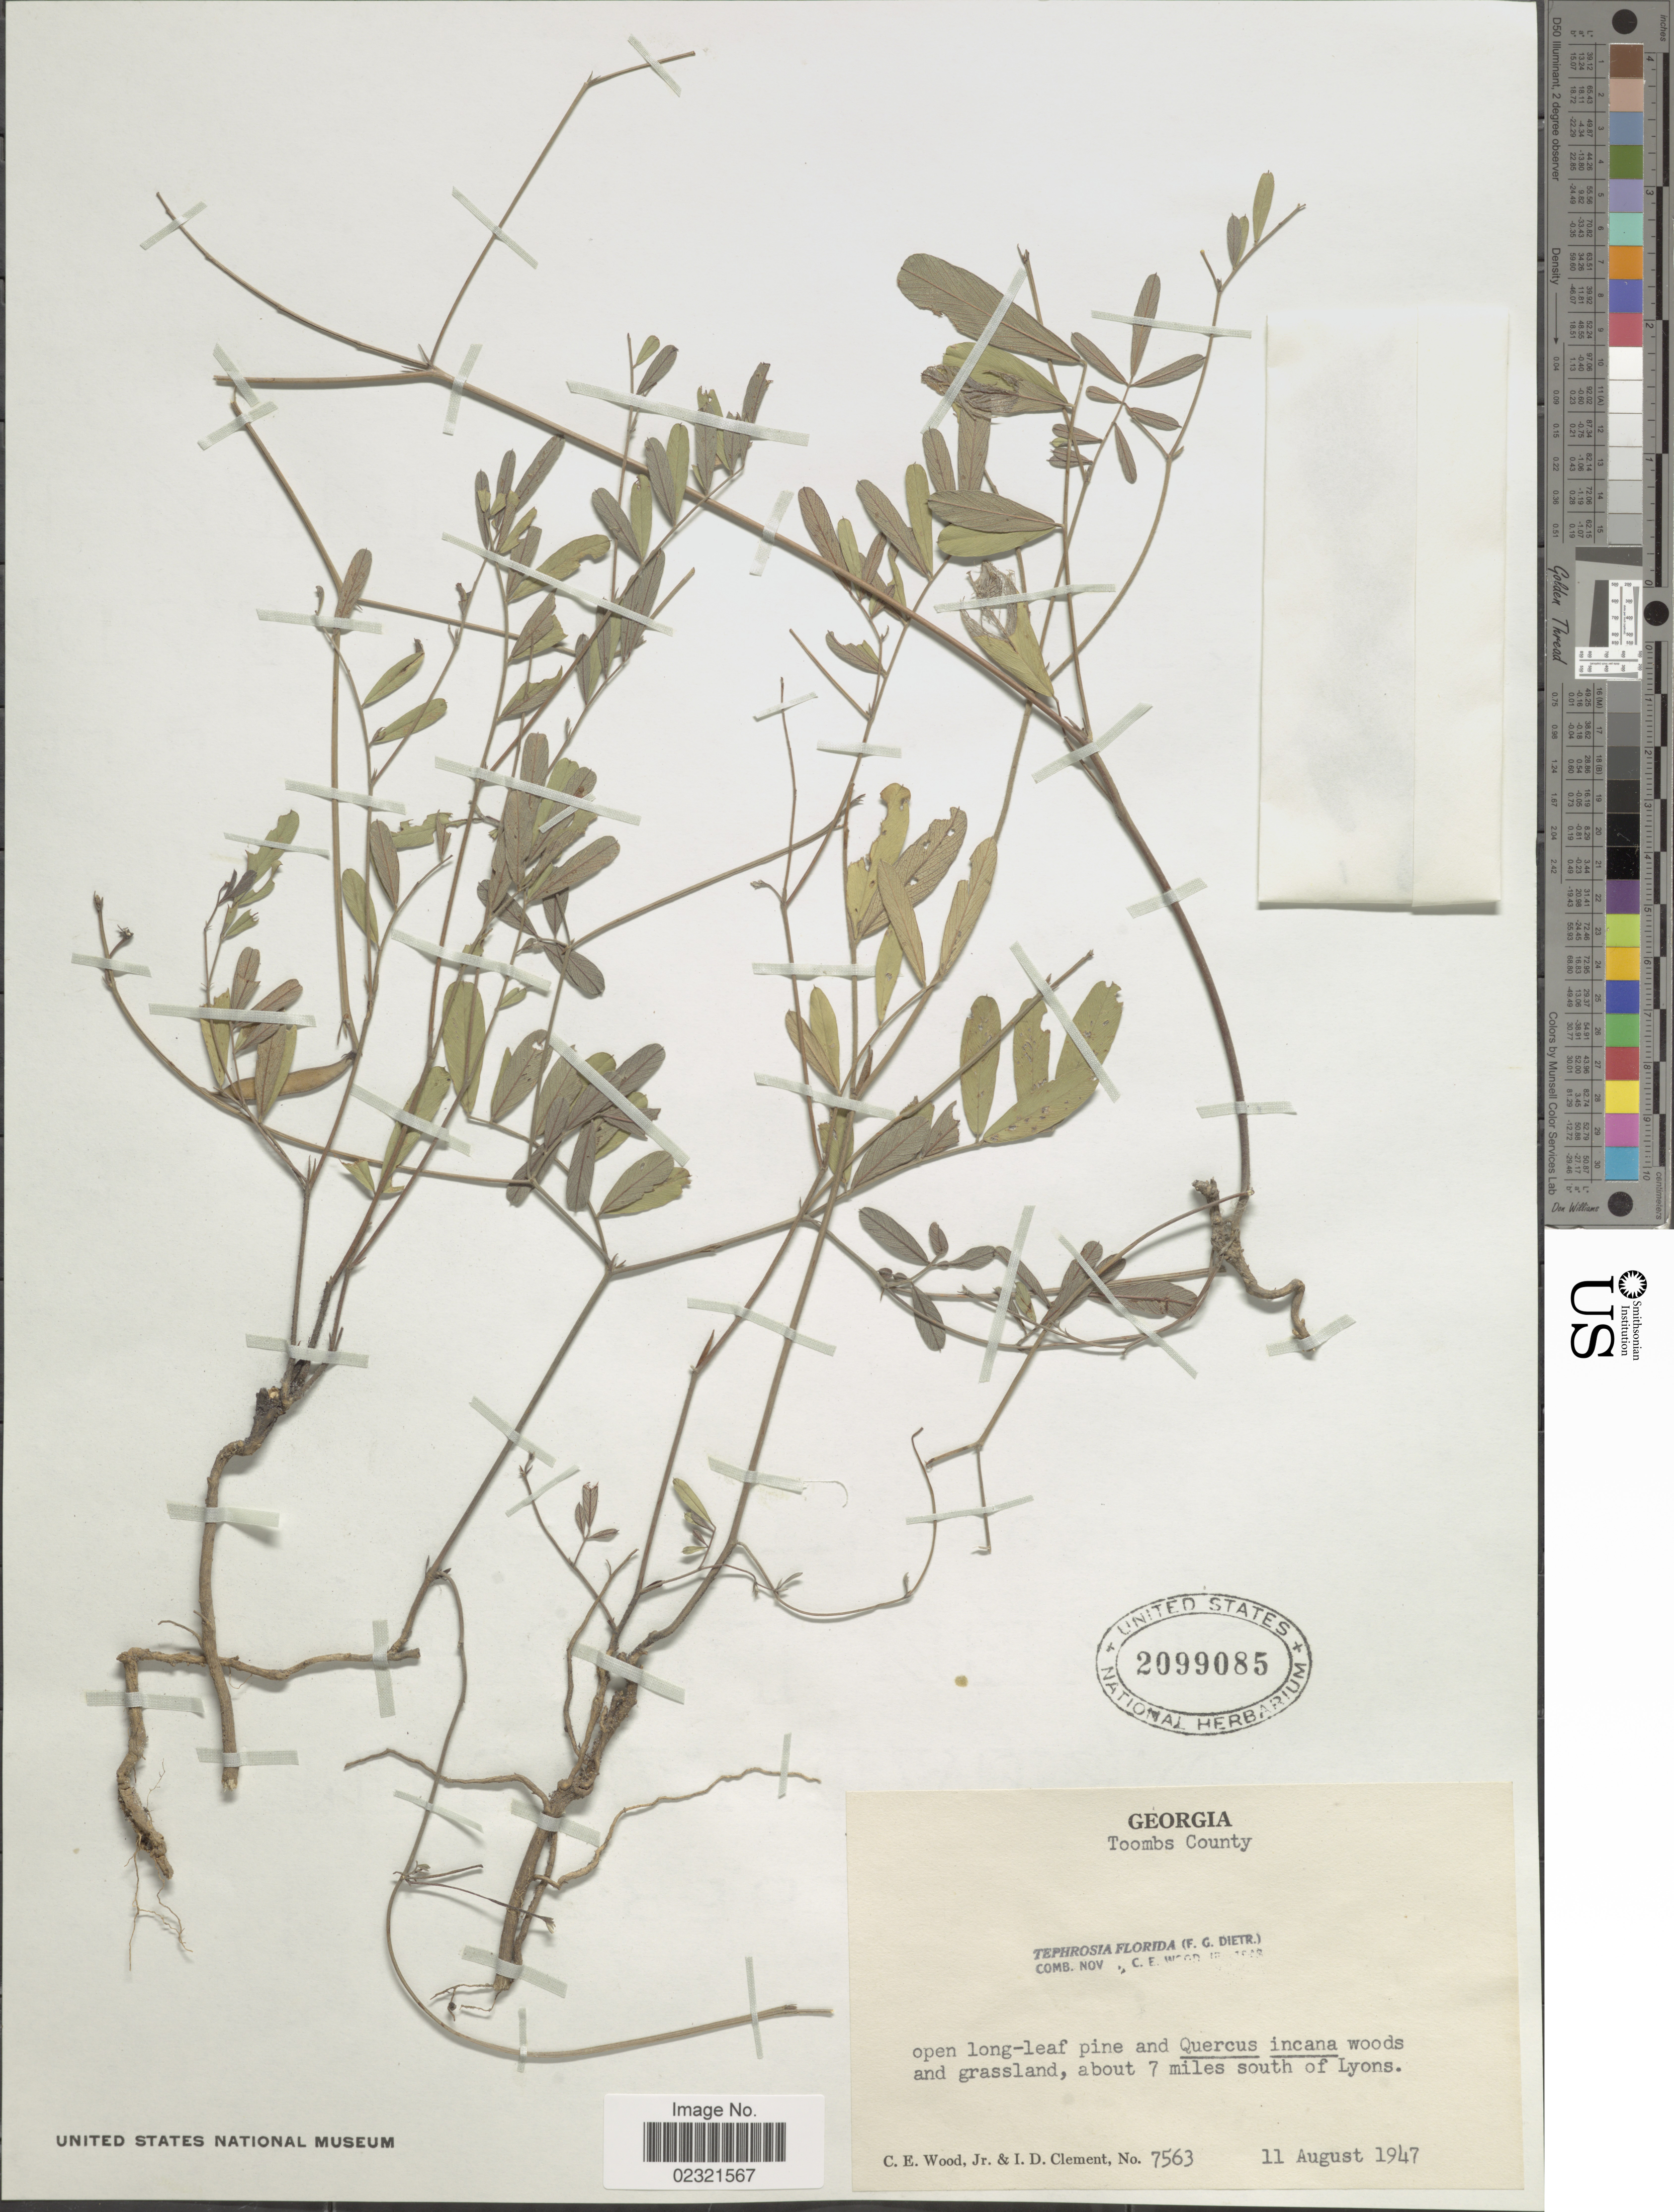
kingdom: Plantae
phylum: Tracheophyta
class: Magnoliopsida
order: Fabales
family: Fabaceae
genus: Tephrosia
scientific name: Tephrosia florida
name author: (Dietr.) C.E. Wood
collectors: C. Wood & I. Clement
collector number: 7563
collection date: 1947-08-11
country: United States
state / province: Georgia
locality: Toombs County. About 7 miles south of Lyons.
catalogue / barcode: US 2099085